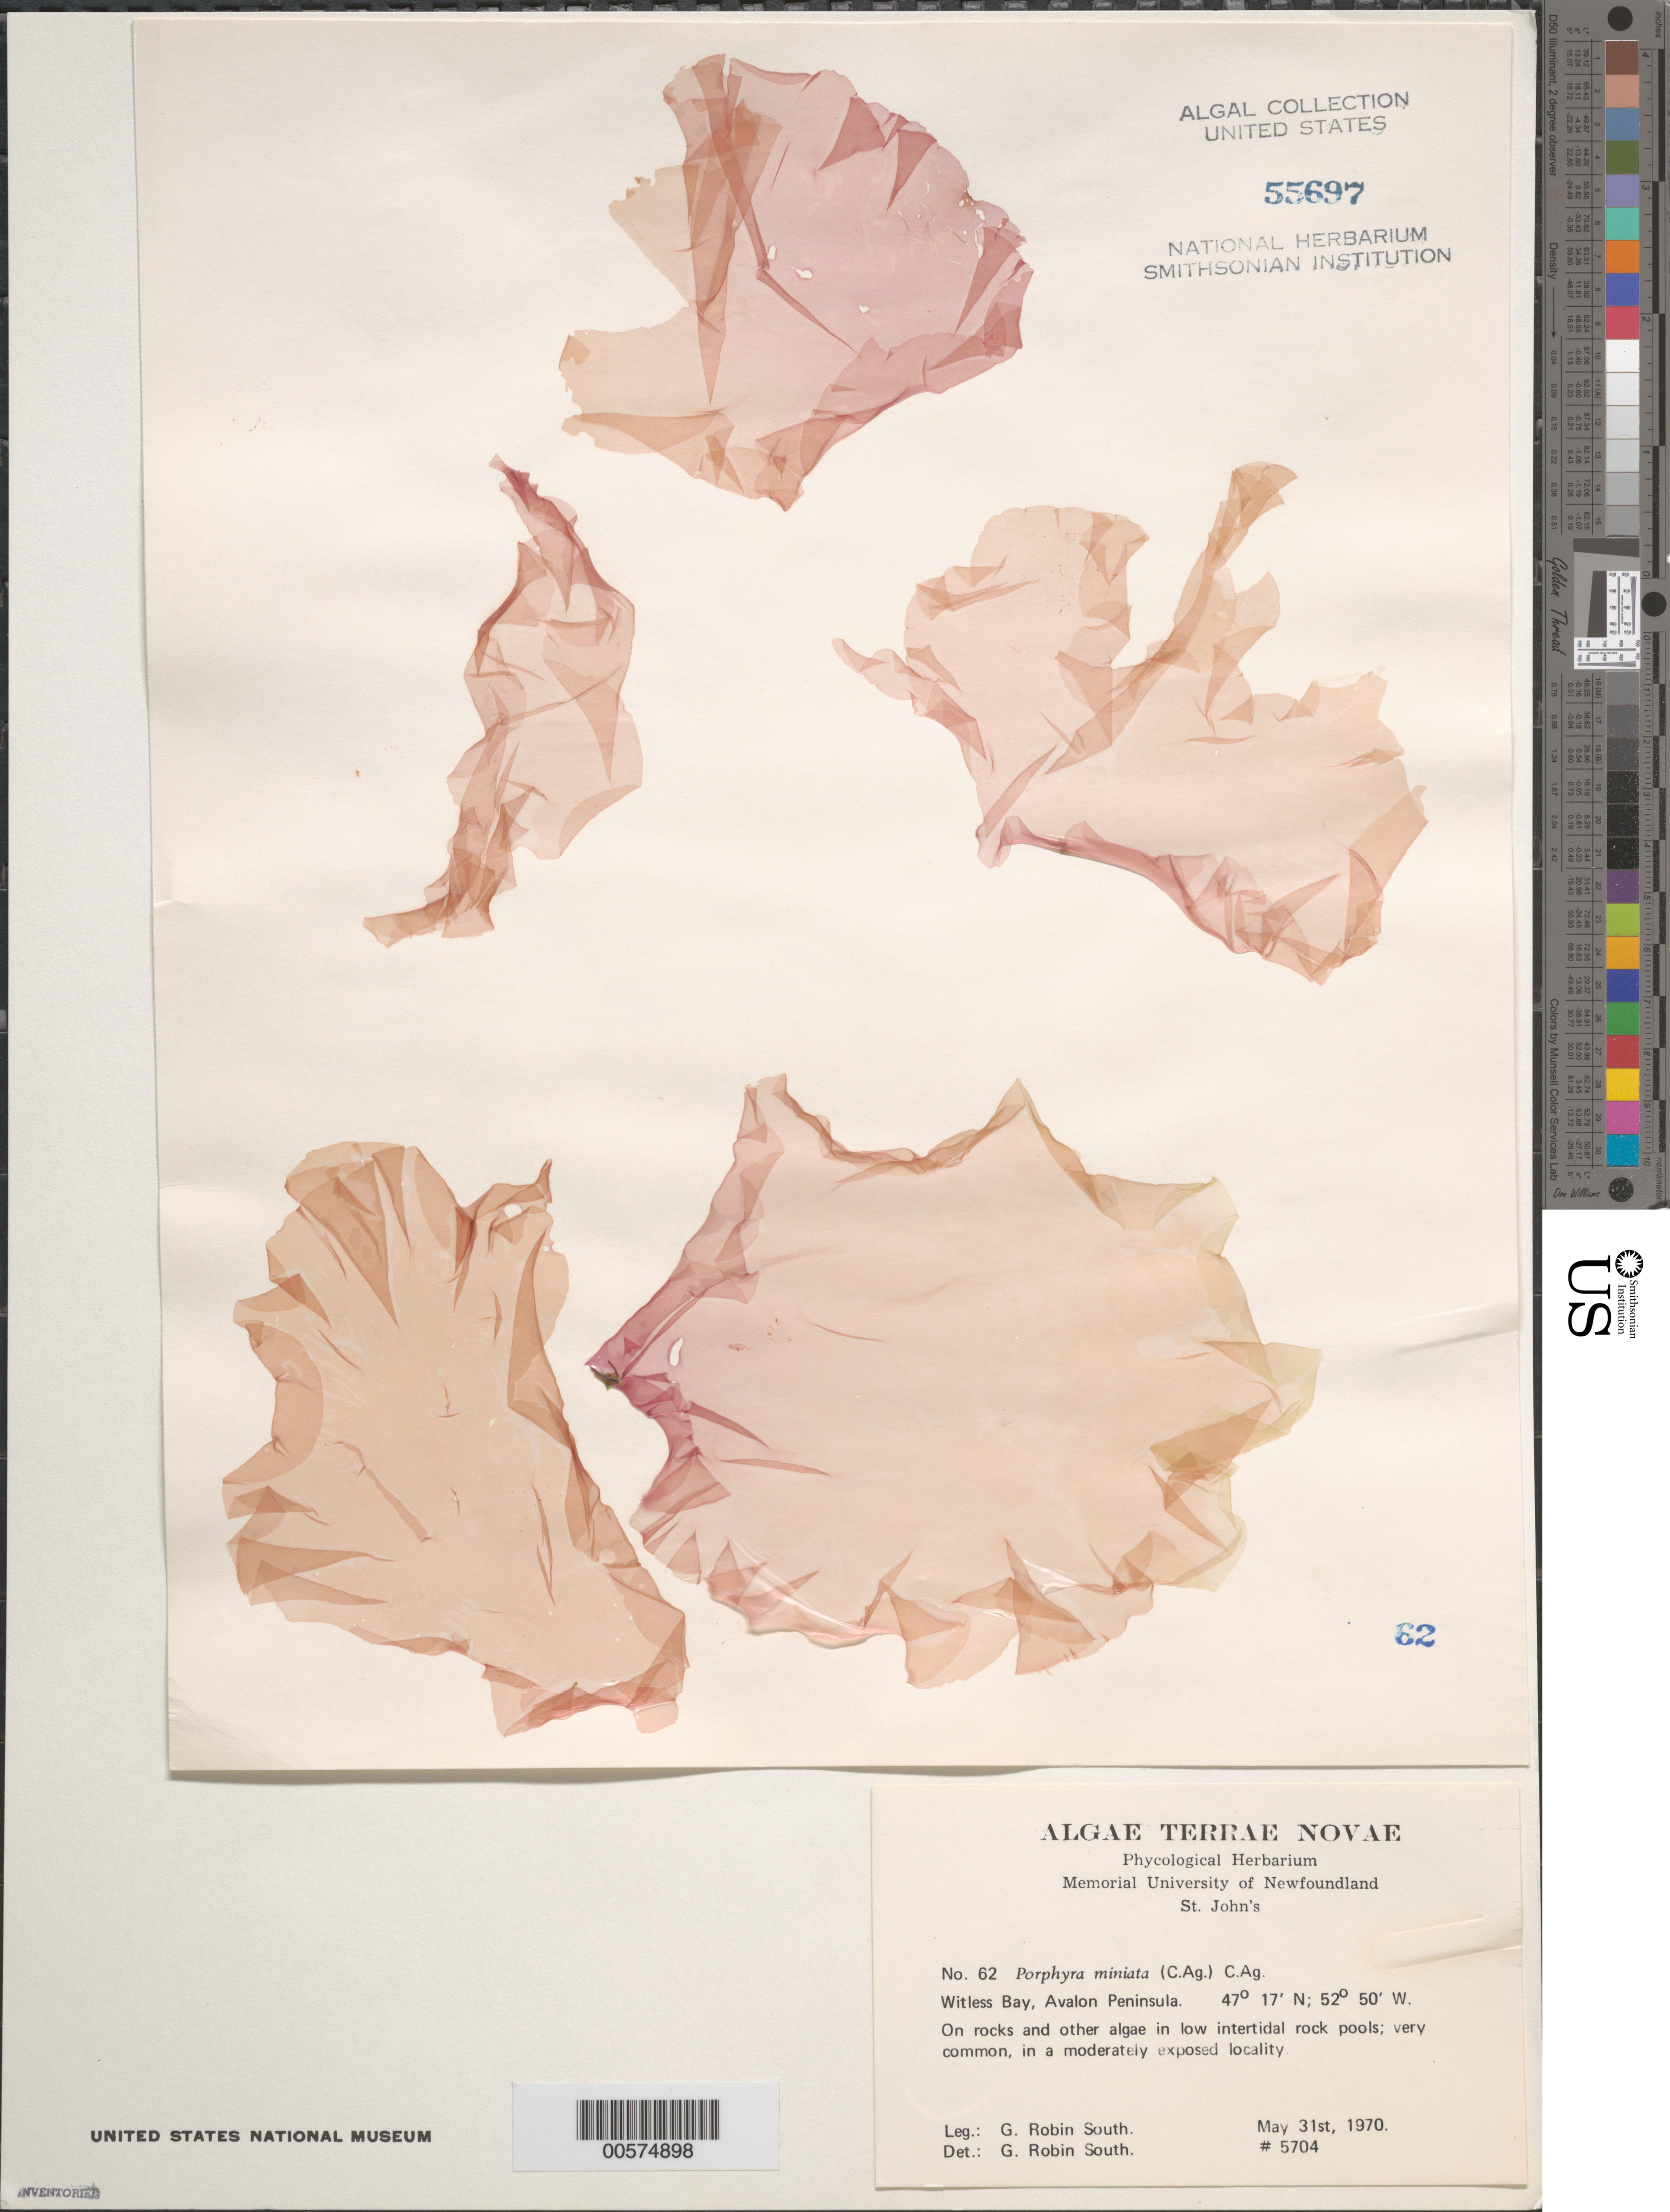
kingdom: Plantae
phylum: Rhodophyta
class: Bangiophyceae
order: Bangiales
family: Bangiaceae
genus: Wildemania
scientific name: Wildemania miniata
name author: (C. Agardh) Foslie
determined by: Algae name updating Project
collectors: G. R. South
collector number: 5704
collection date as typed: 31 May 1970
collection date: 1970-05-31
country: Canada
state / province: Newfoundland and Labrador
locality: Witless Bay, Avalon Peninsula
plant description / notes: Algae Terrae Novae, no. 62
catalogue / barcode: US 55697